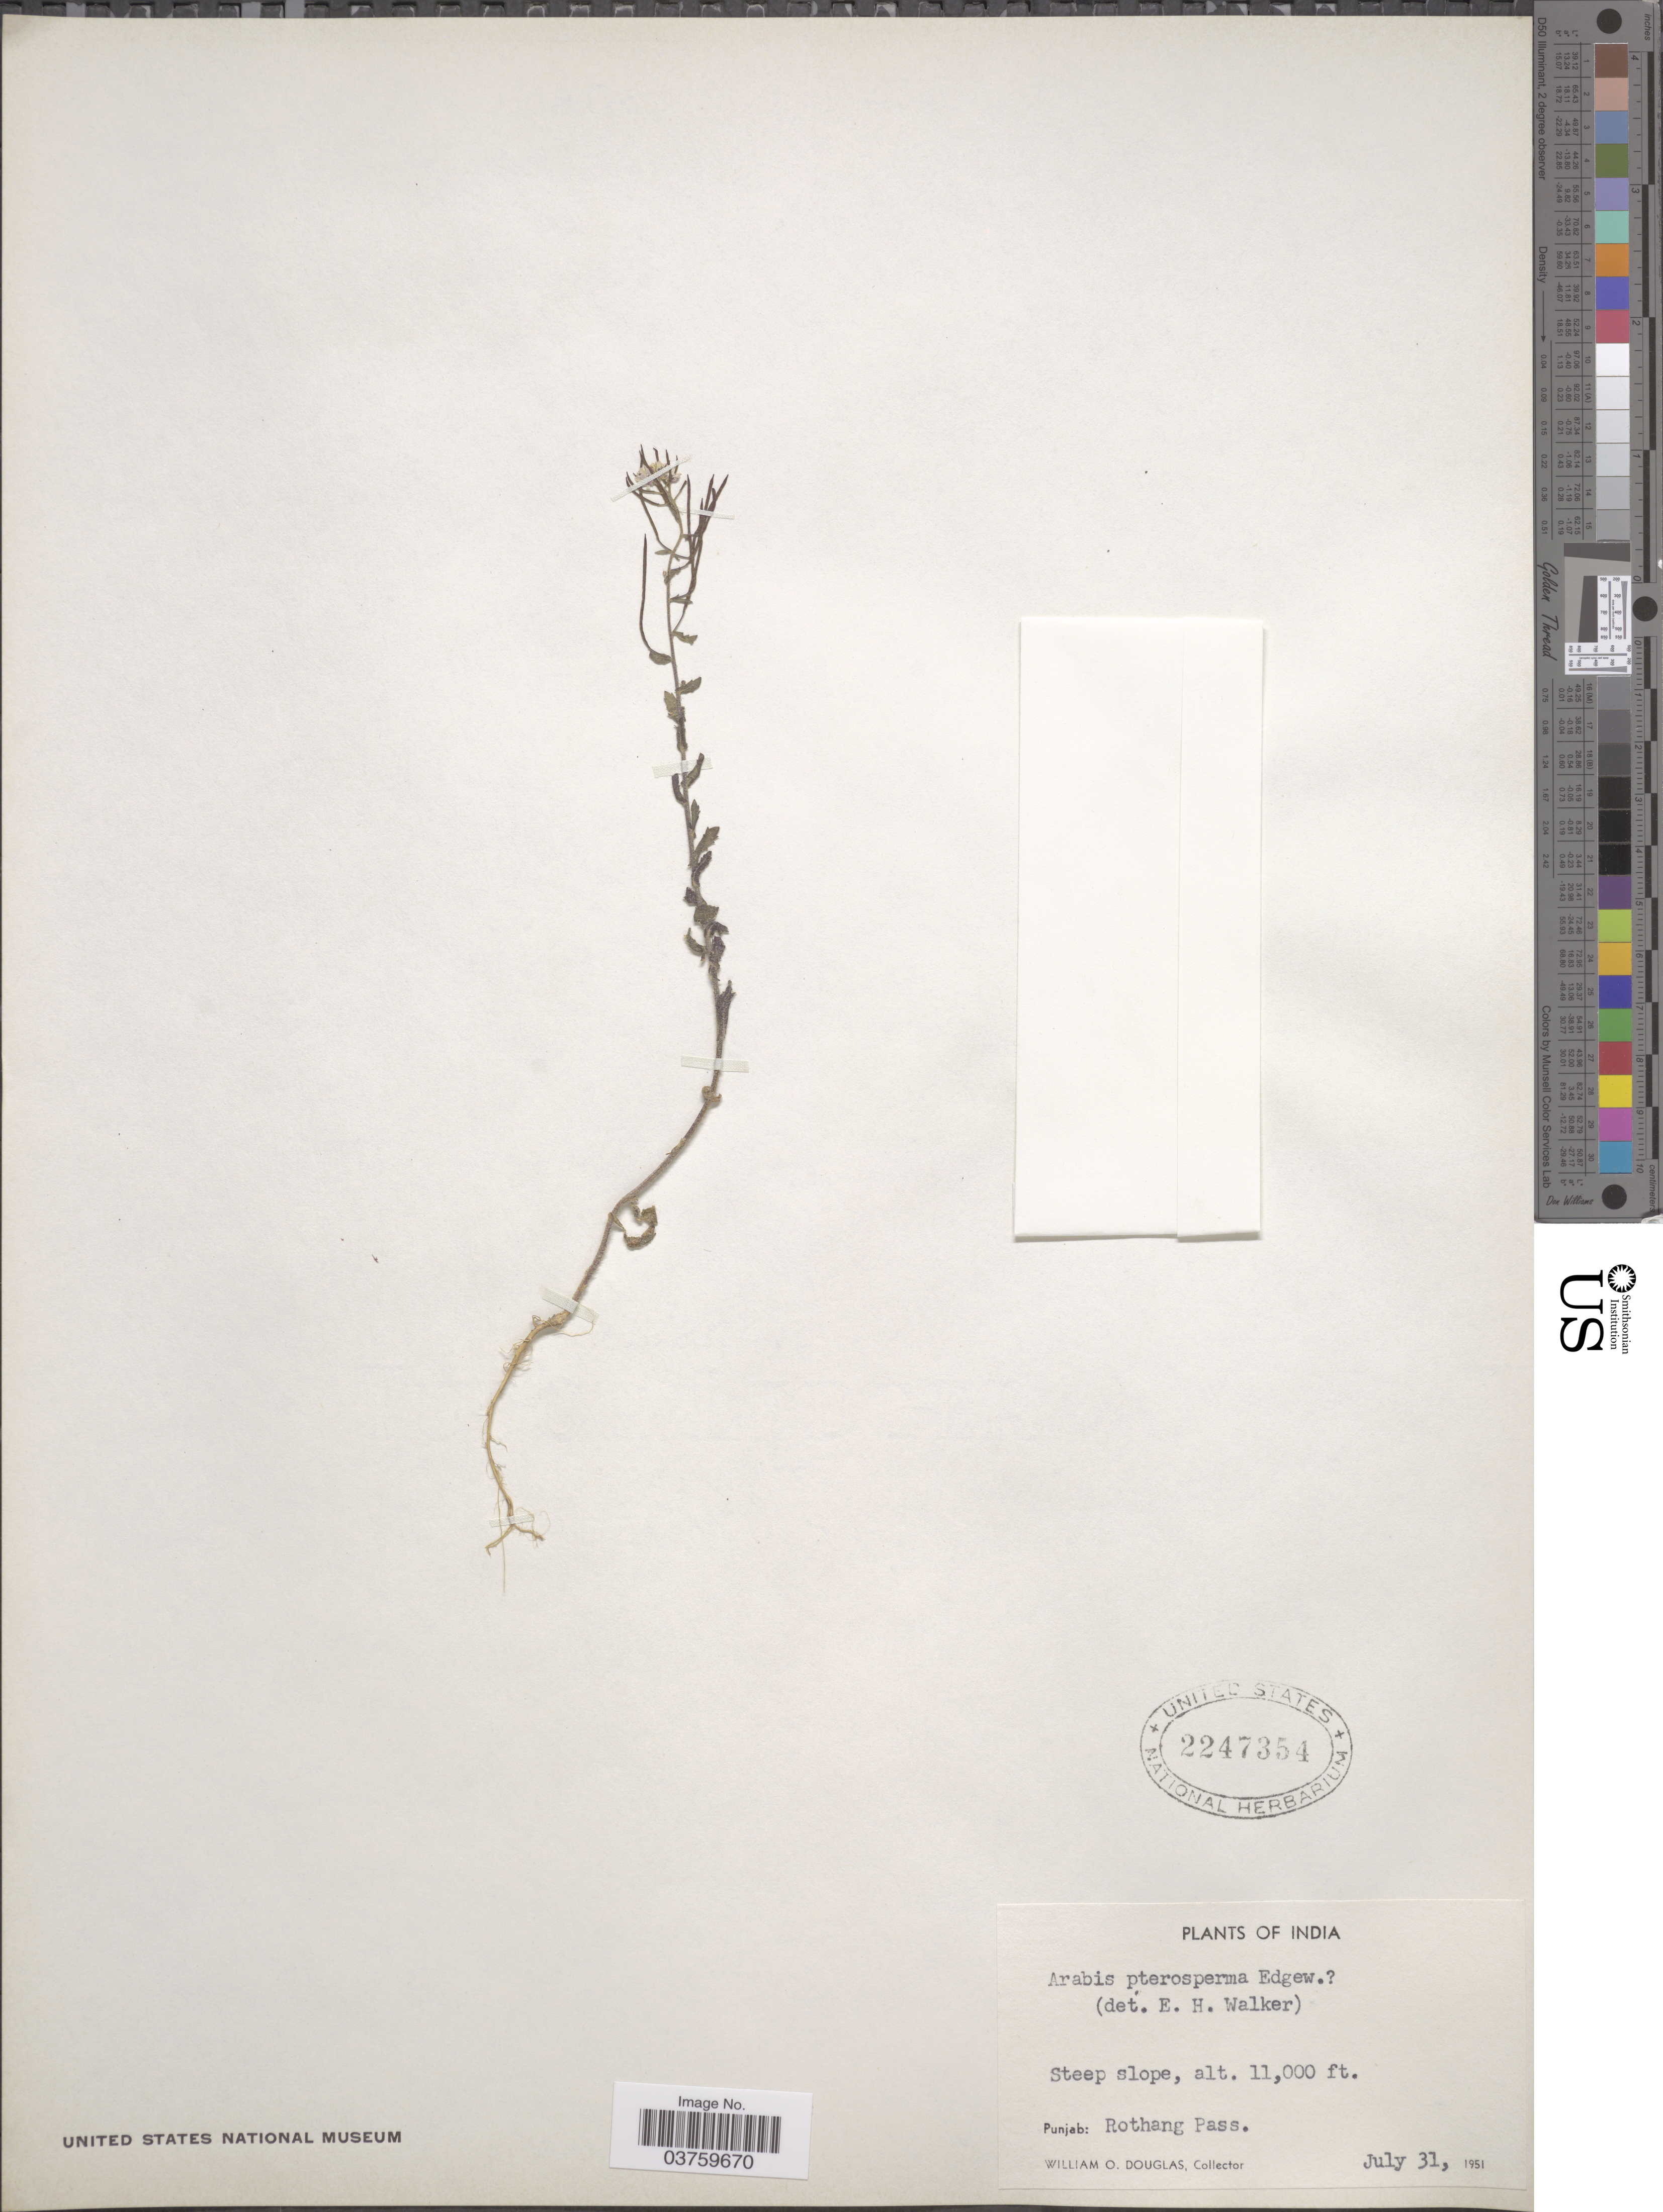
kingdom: Plantae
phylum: Tracheophyta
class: Magnoliopsida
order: Brassicales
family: Brassicaceae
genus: Arabis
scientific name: Arabis pterosperma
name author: Edgew.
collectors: W. Douglas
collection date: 1951-07-31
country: India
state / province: Punjab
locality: Rothang Pass.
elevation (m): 3353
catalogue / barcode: US 2247354